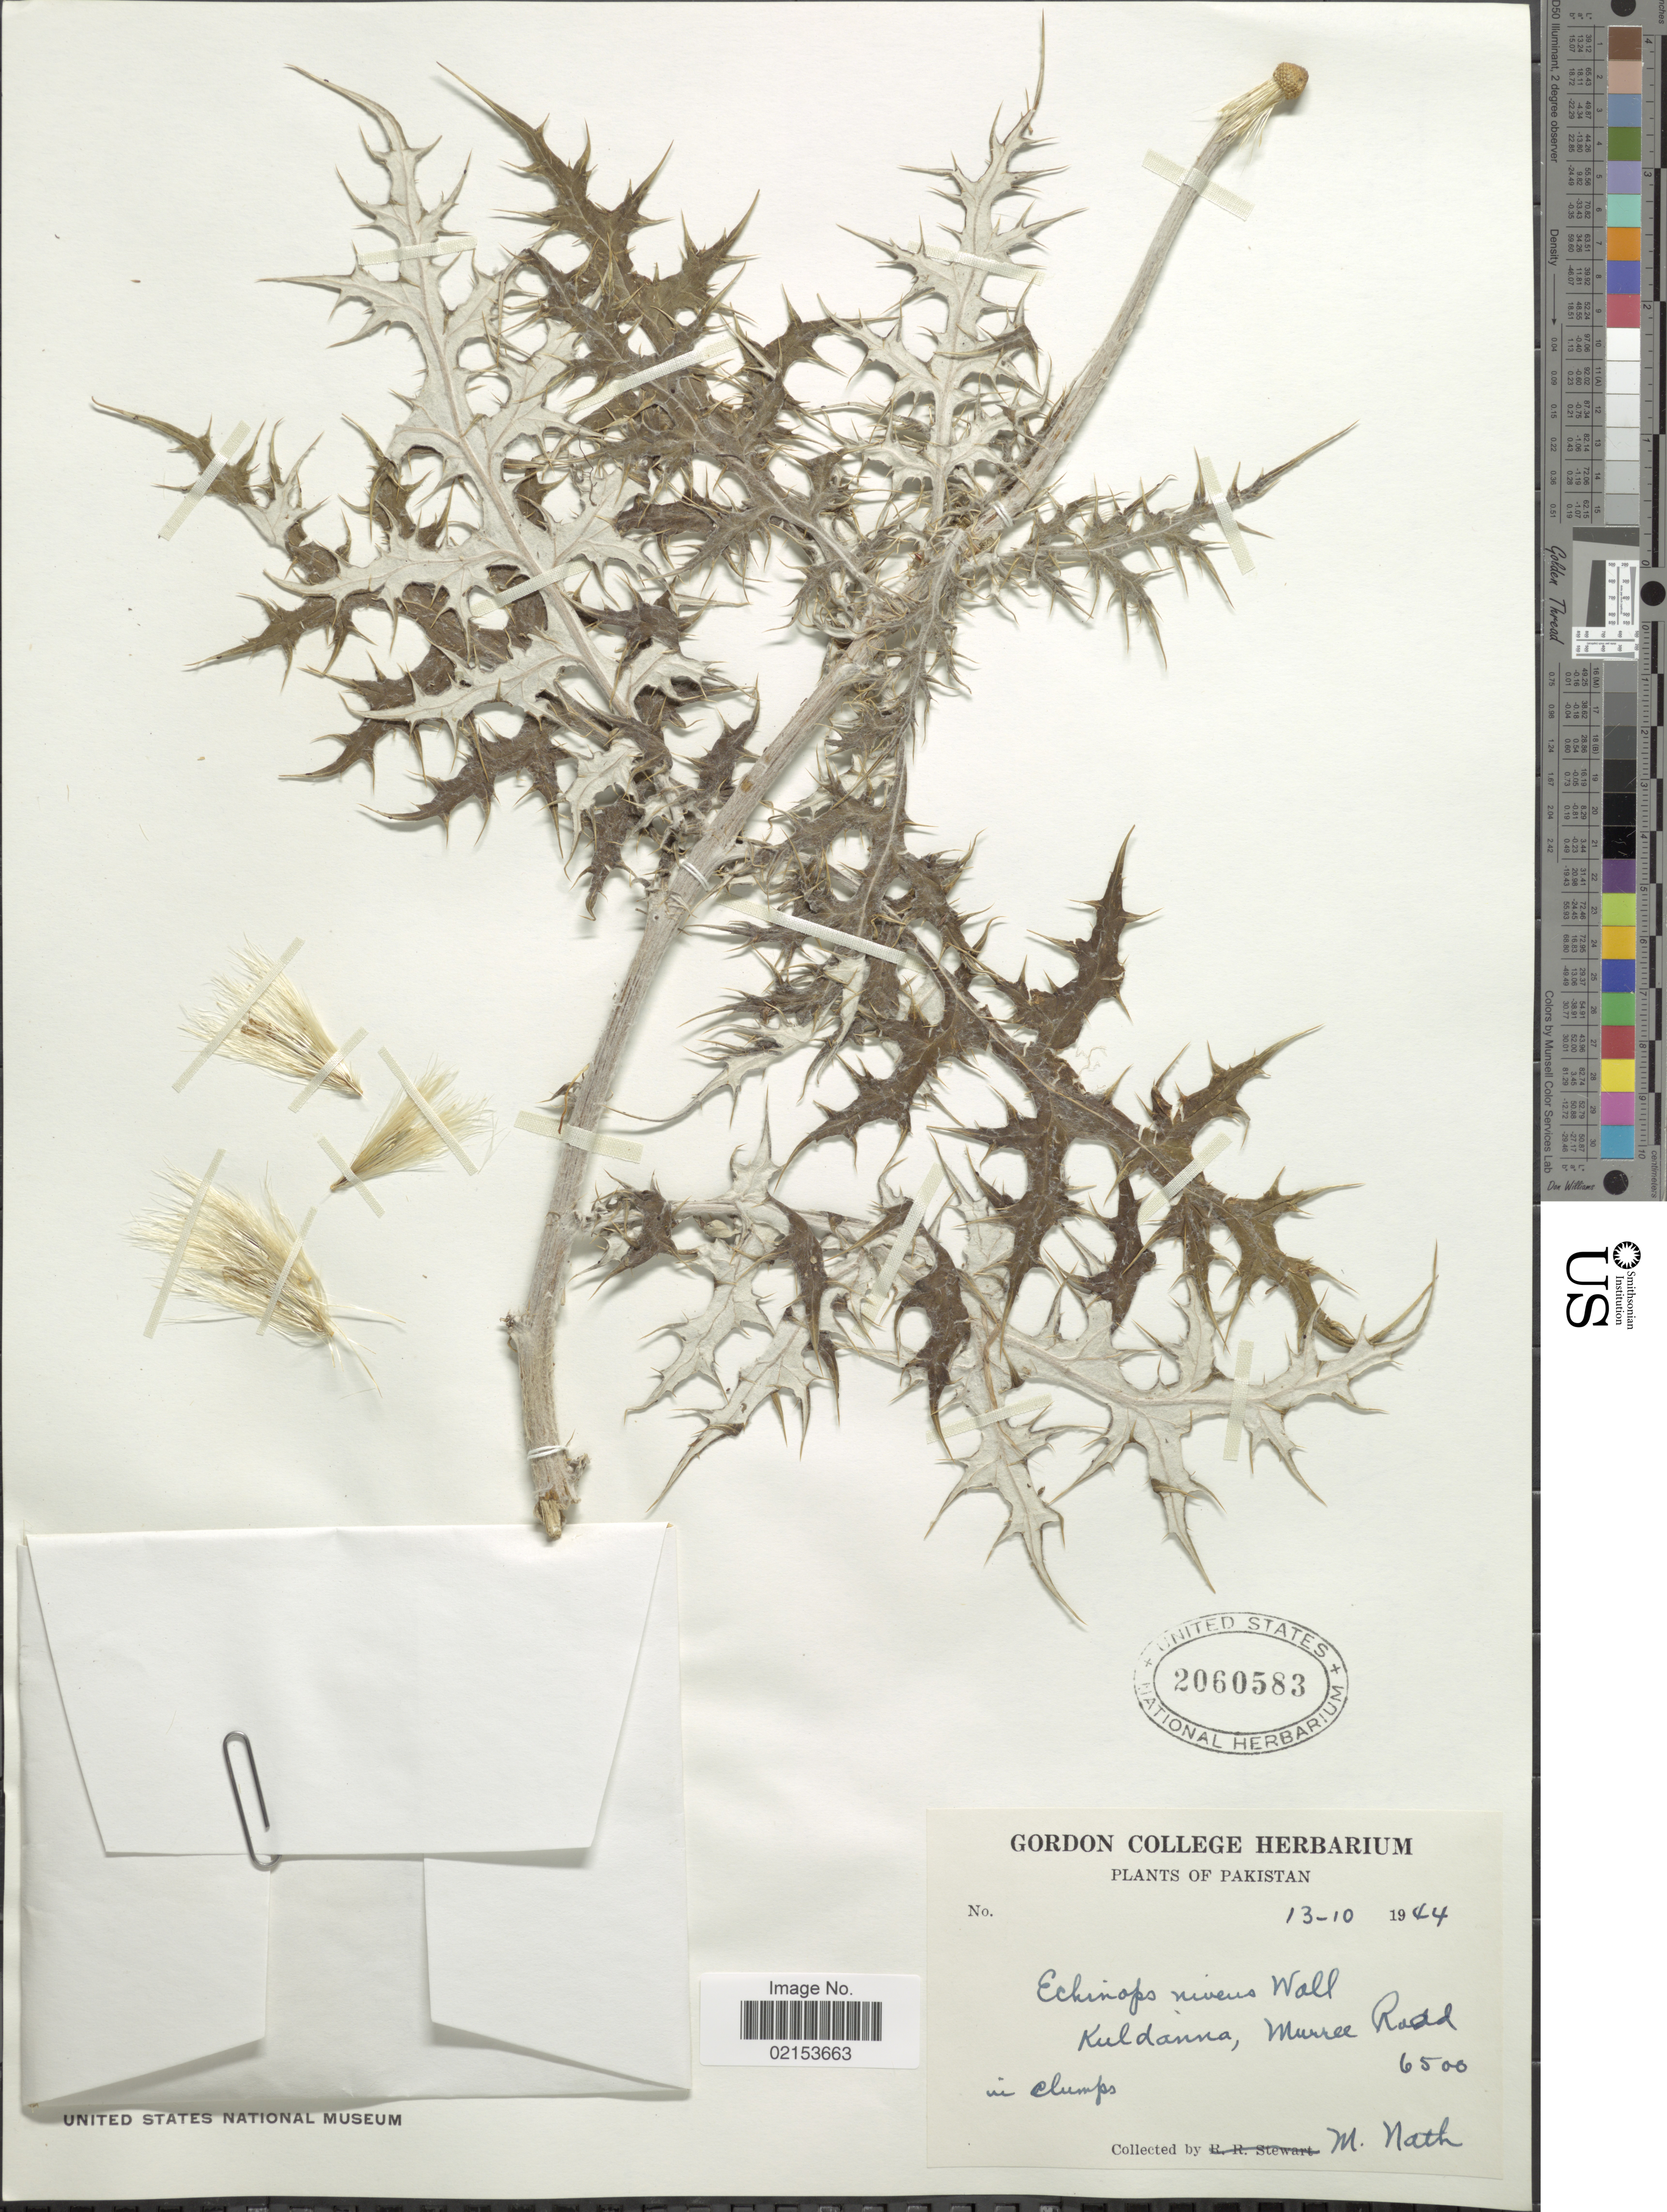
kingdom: Plantae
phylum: Tracheophyta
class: Magnoliopsida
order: Asterales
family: Asteraceae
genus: Echinops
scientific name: Echinops niveus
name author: Wall. ex Wall.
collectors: M. Nath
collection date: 1944-10-13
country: Pakistan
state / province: Khyber Pakhtunkhwa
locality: Kuldanna, Murree Road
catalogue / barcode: US 2060583